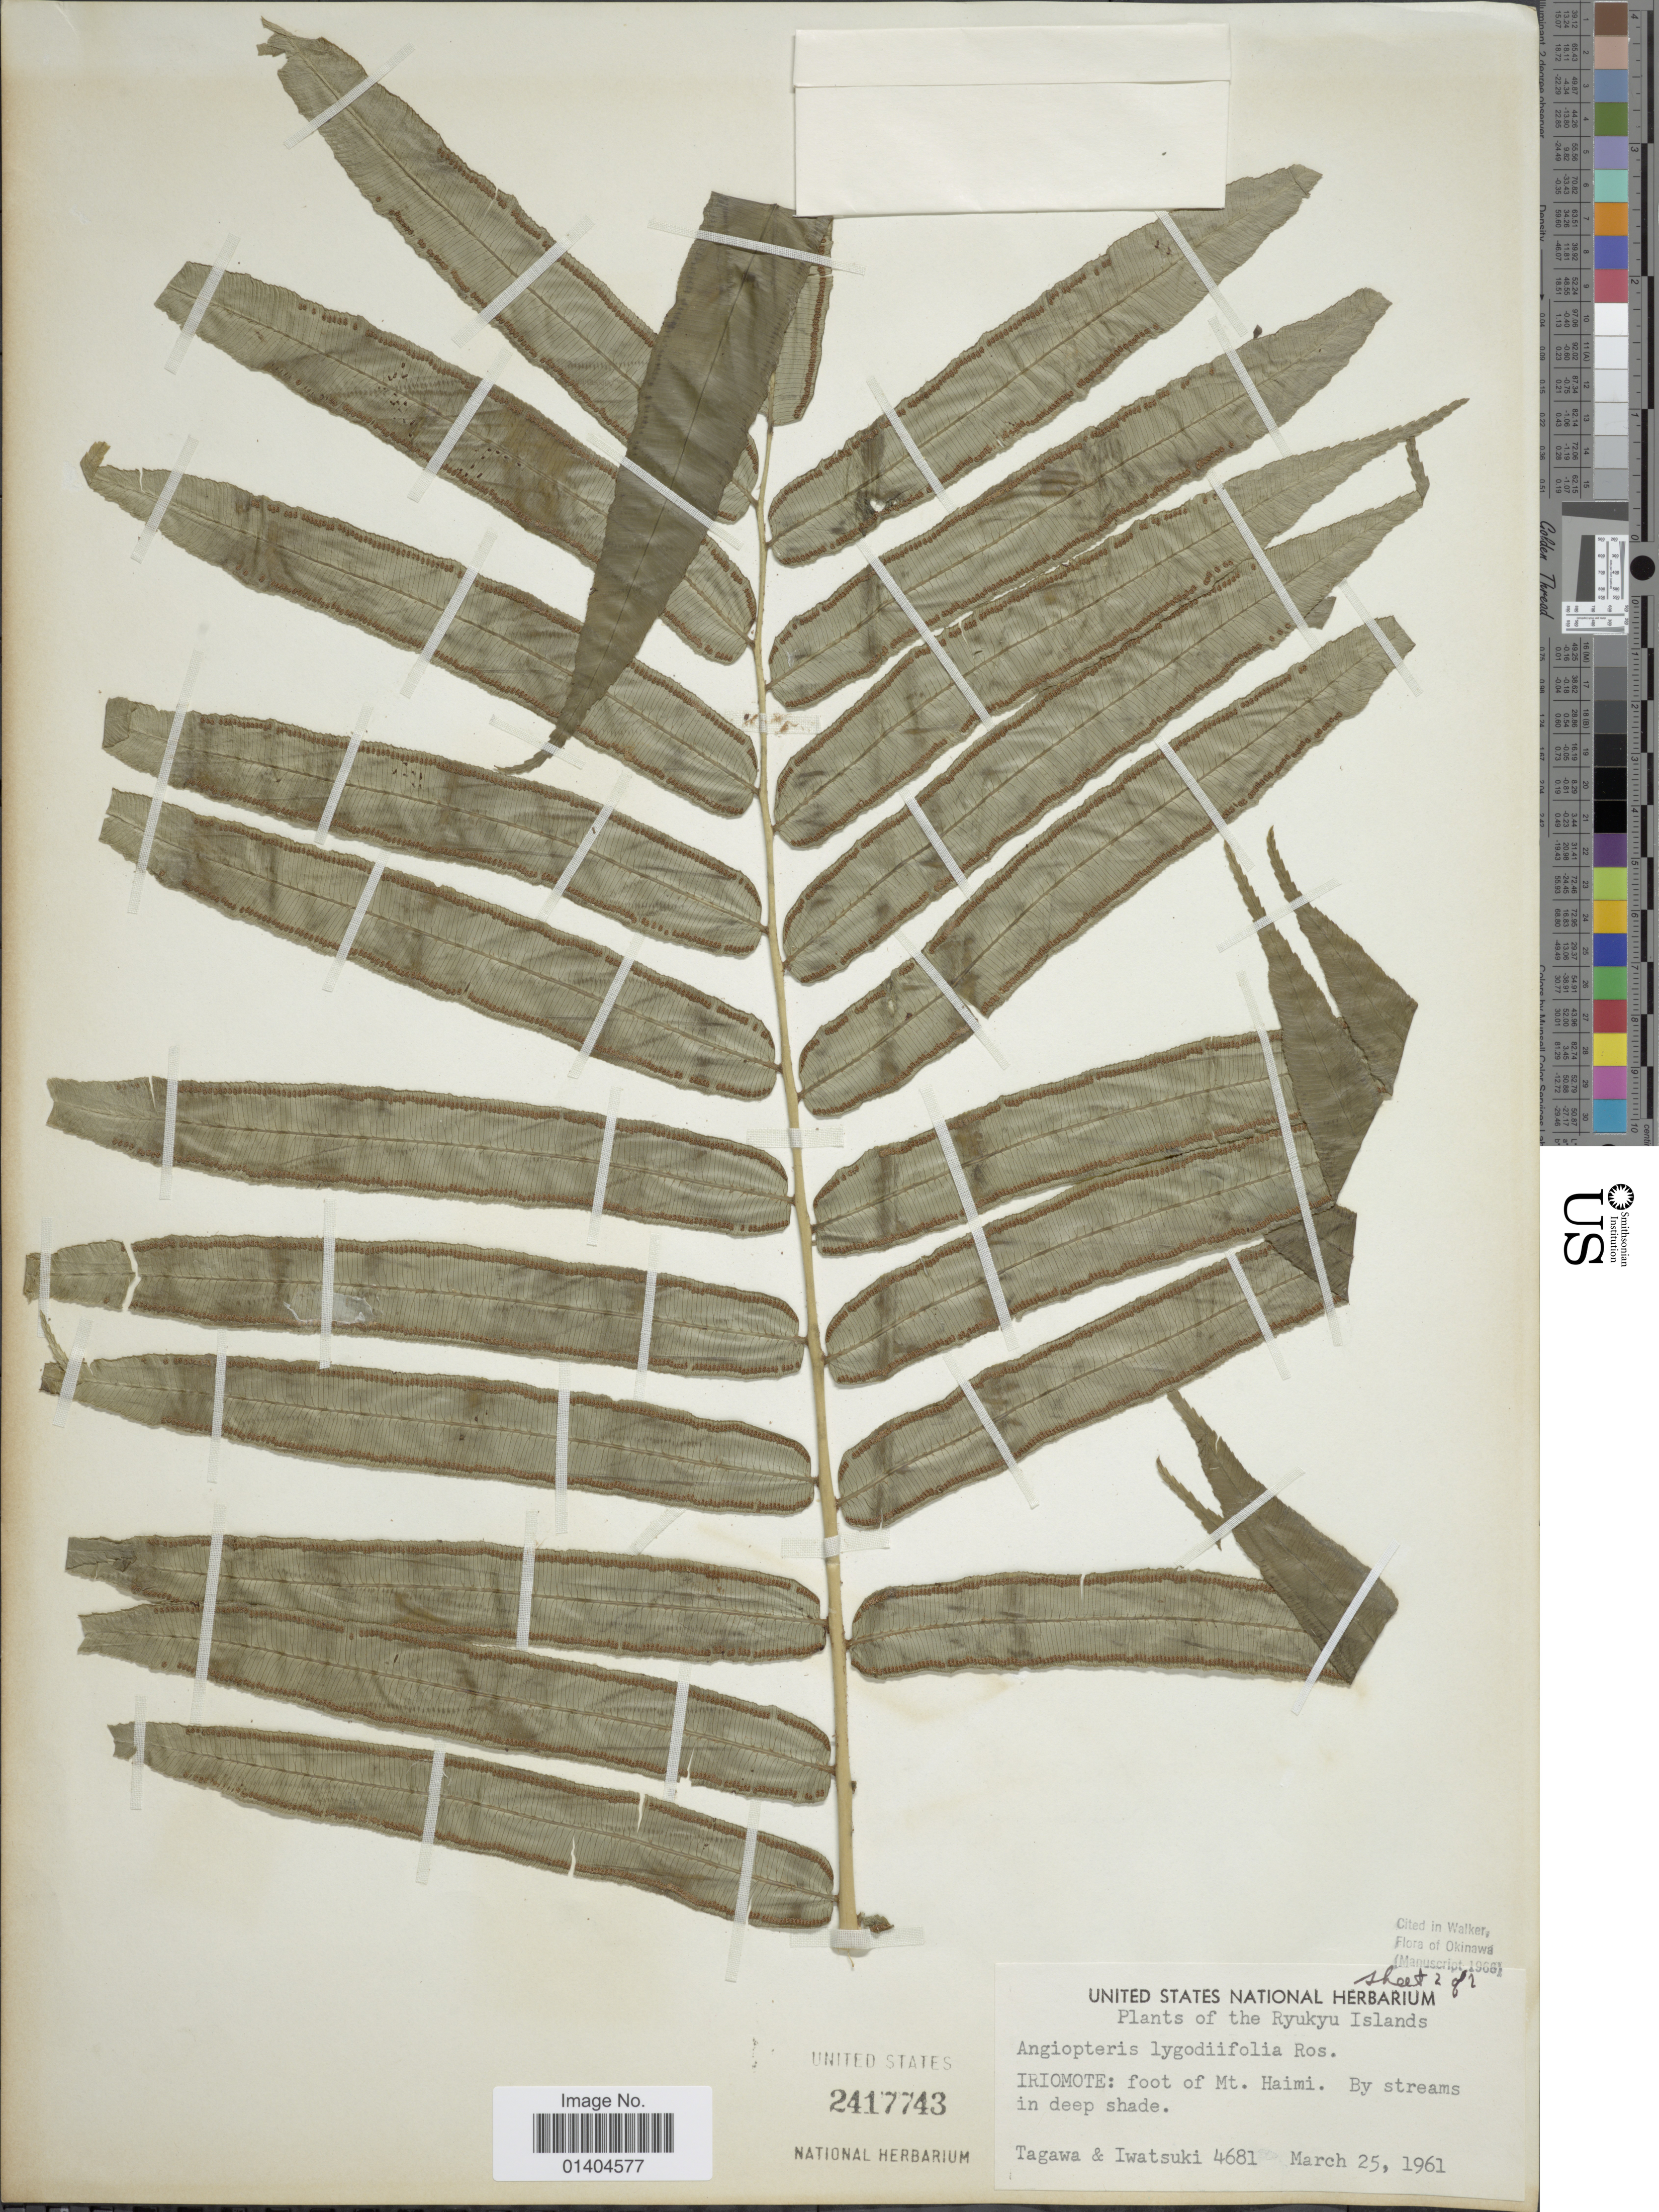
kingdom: Plantae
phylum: Tracheophyta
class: Polypodiopsida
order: Marattiales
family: Marattiaceae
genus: Angiopteris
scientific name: Angiopteris lygodiifolia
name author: Rosenst.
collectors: Tagawa & Iwatsuki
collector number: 4681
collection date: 1961-03-25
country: Japan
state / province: Okinawa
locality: The Ryukyu Islands. Iriomote: foot of Mt. Haimi.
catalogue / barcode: US 2417743